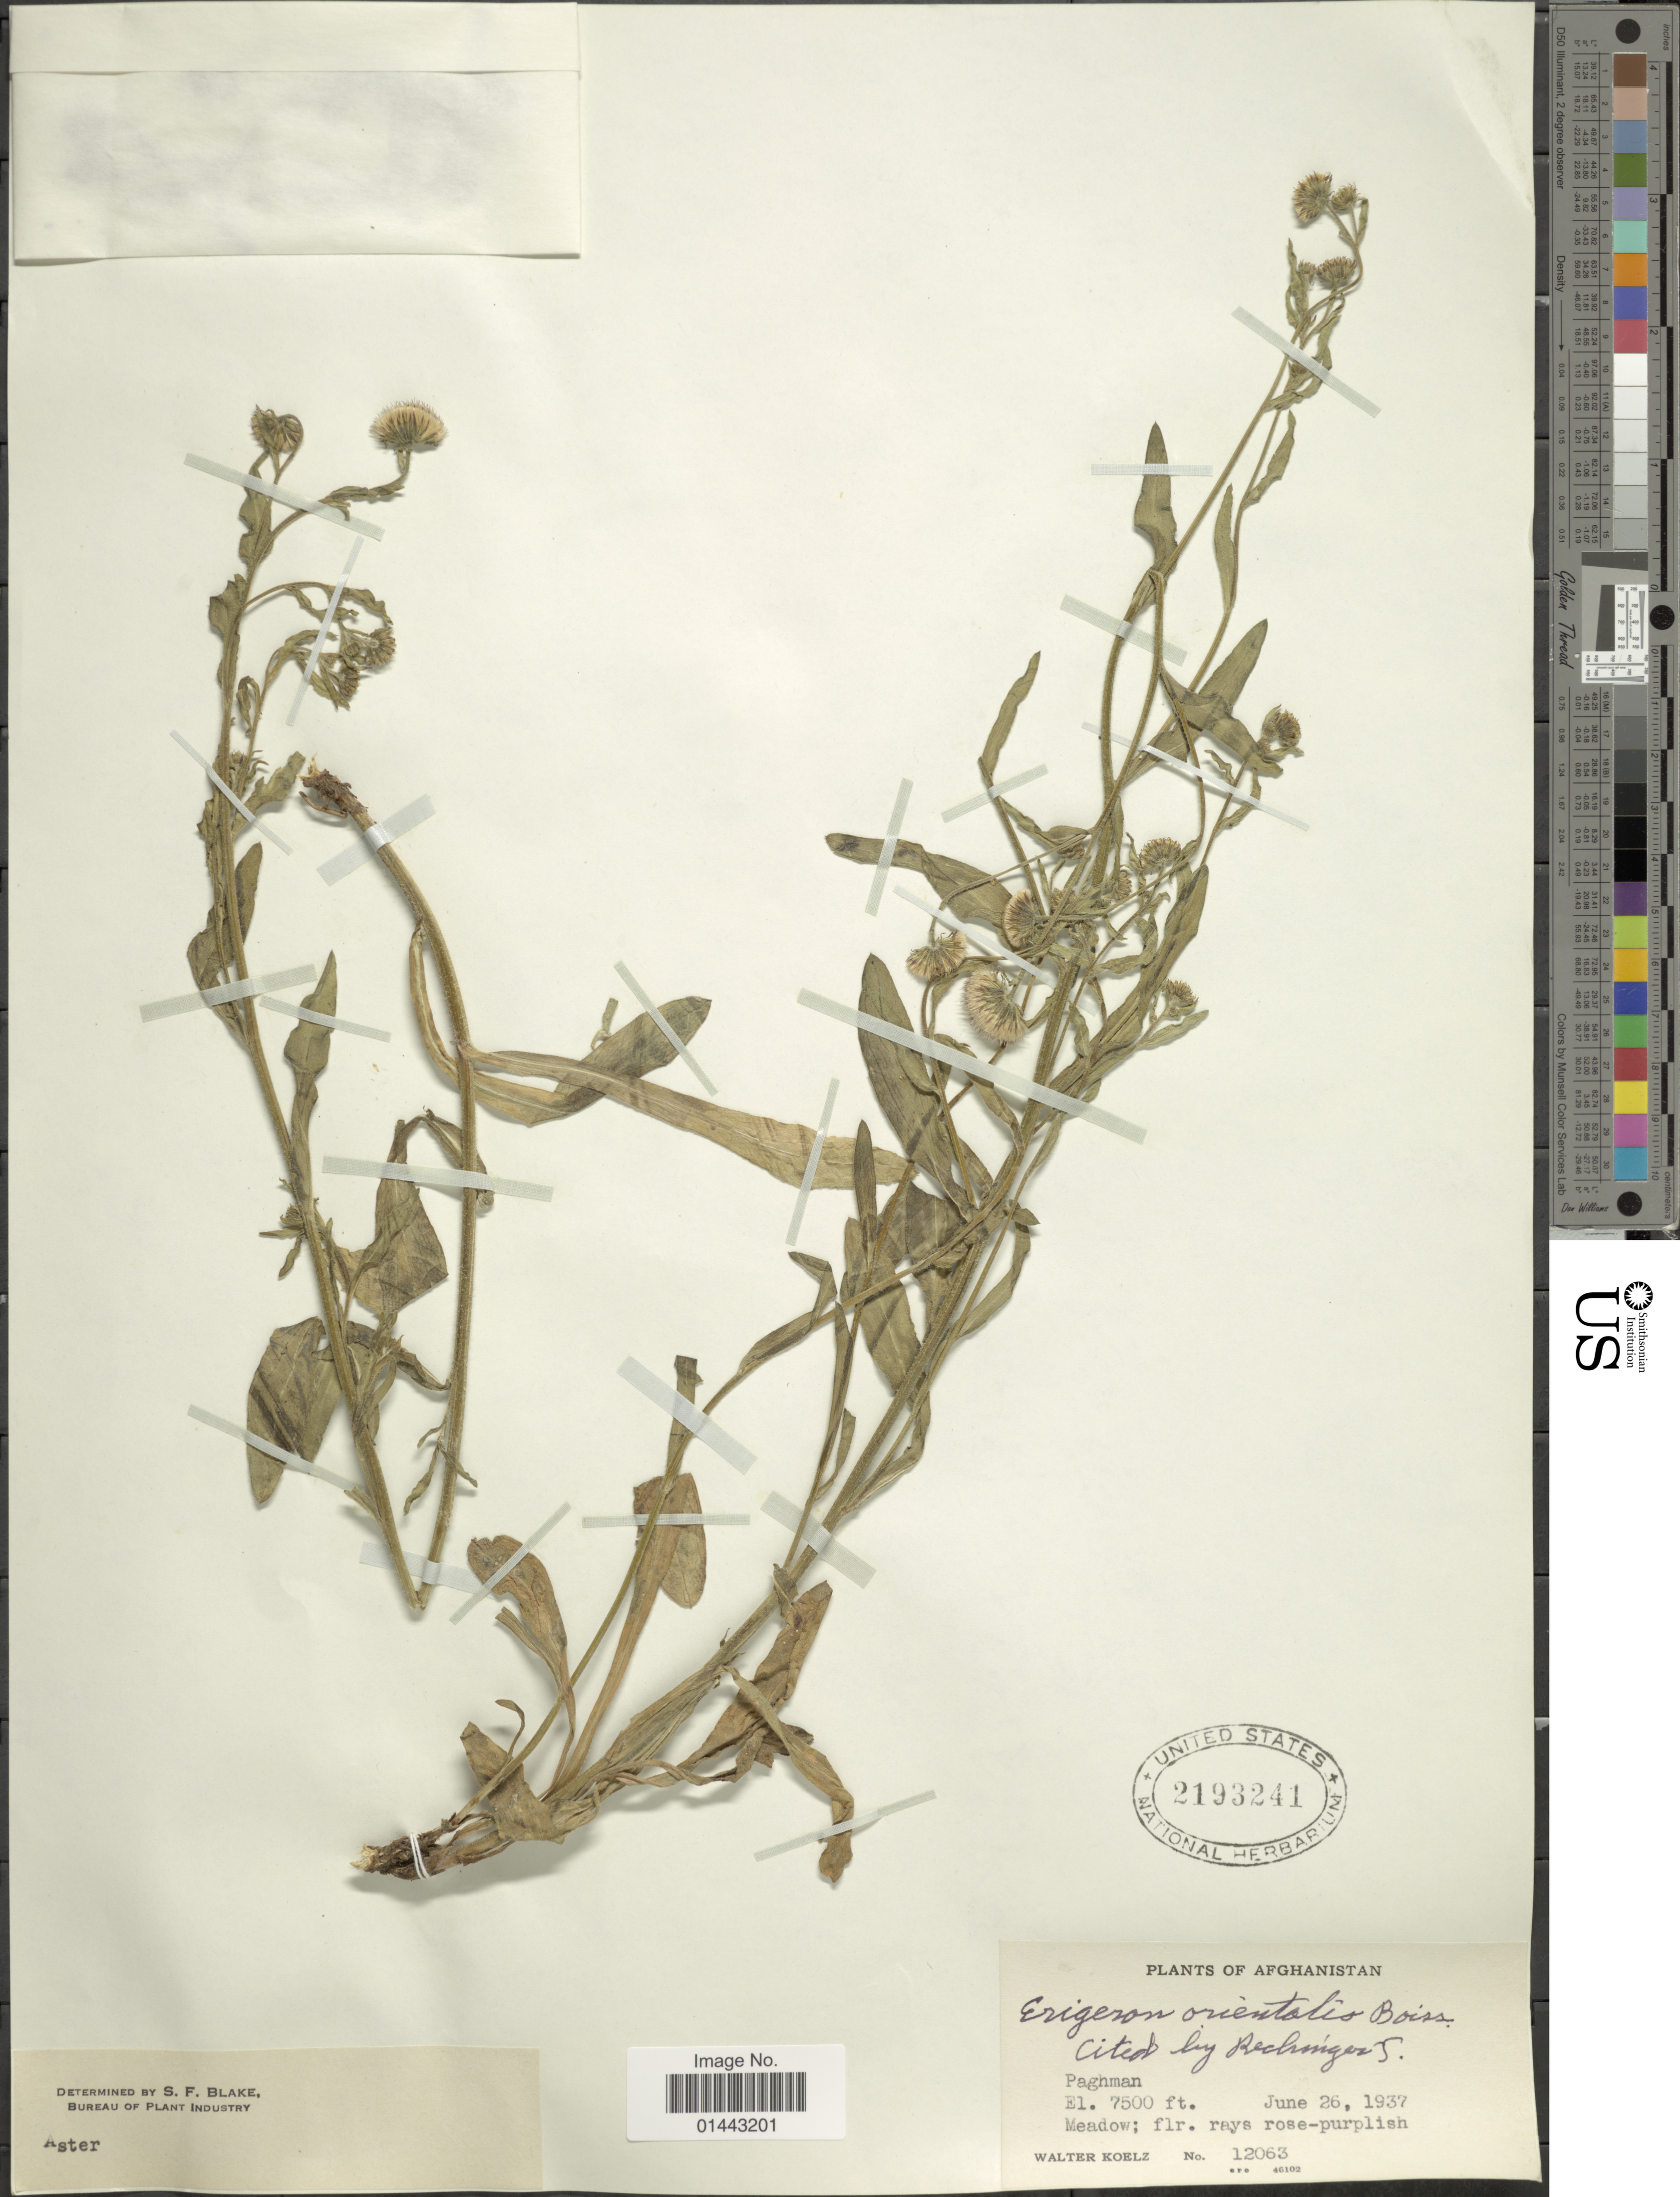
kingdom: Plantae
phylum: Tracheophyta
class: Magnoliopsida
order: Asterales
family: Asteraceae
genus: Erigeron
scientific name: Erigeron orientalis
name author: Boiss.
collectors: W. N. Koelz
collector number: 12063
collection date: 1937-06-26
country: Afghanistan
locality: Paghman.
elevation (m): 2286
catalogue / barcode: US 2193241